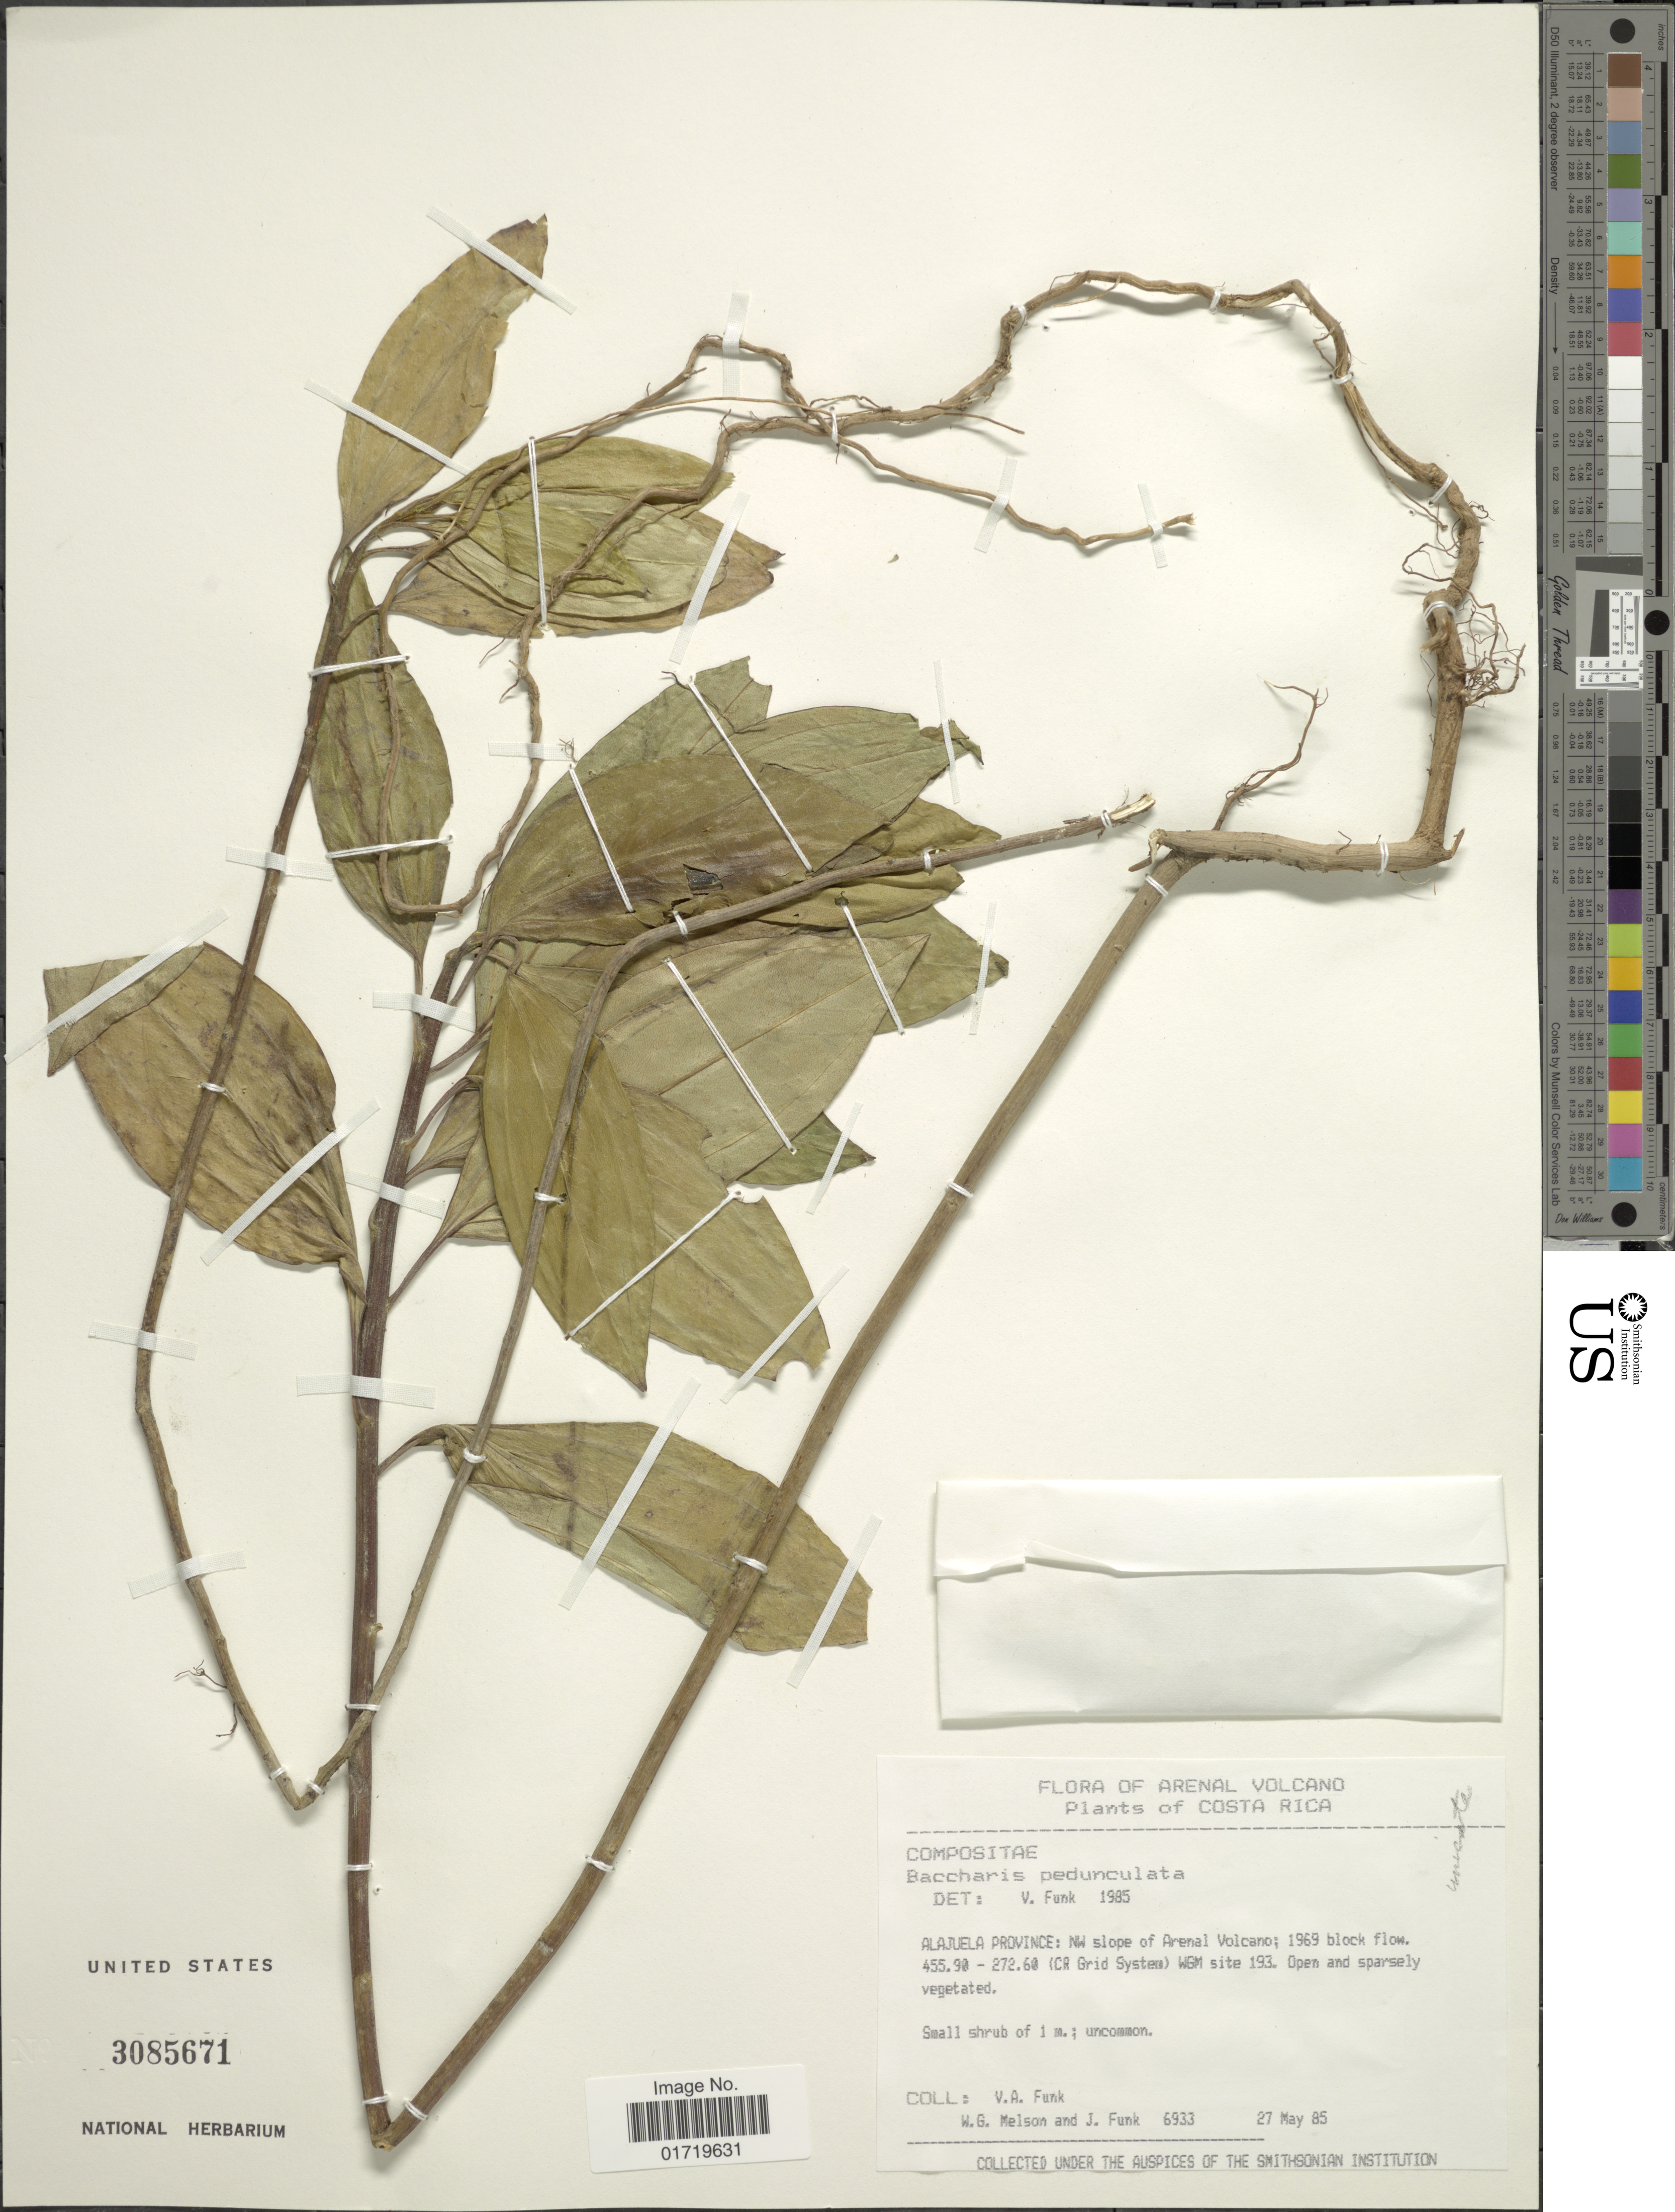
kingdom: Plantae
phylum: Tracheophyta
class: Magnoliopsida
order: Asterales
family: Asteraceae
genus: Baccharis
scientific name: Baccharis pedunculata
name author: (Mill.) Cabrera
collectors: V. Funk, W. Melson & J. Funk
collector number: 6933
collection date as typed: Transcribed d/m/y: 27/5/85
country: Costa Rica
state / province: Alajuela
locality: Alajuela Province: NW slope of Arenal Volcano; 1969 block flow, 455.90 - 272.60 (CR Grid System( WGM) site 193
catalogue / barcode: US 3085671